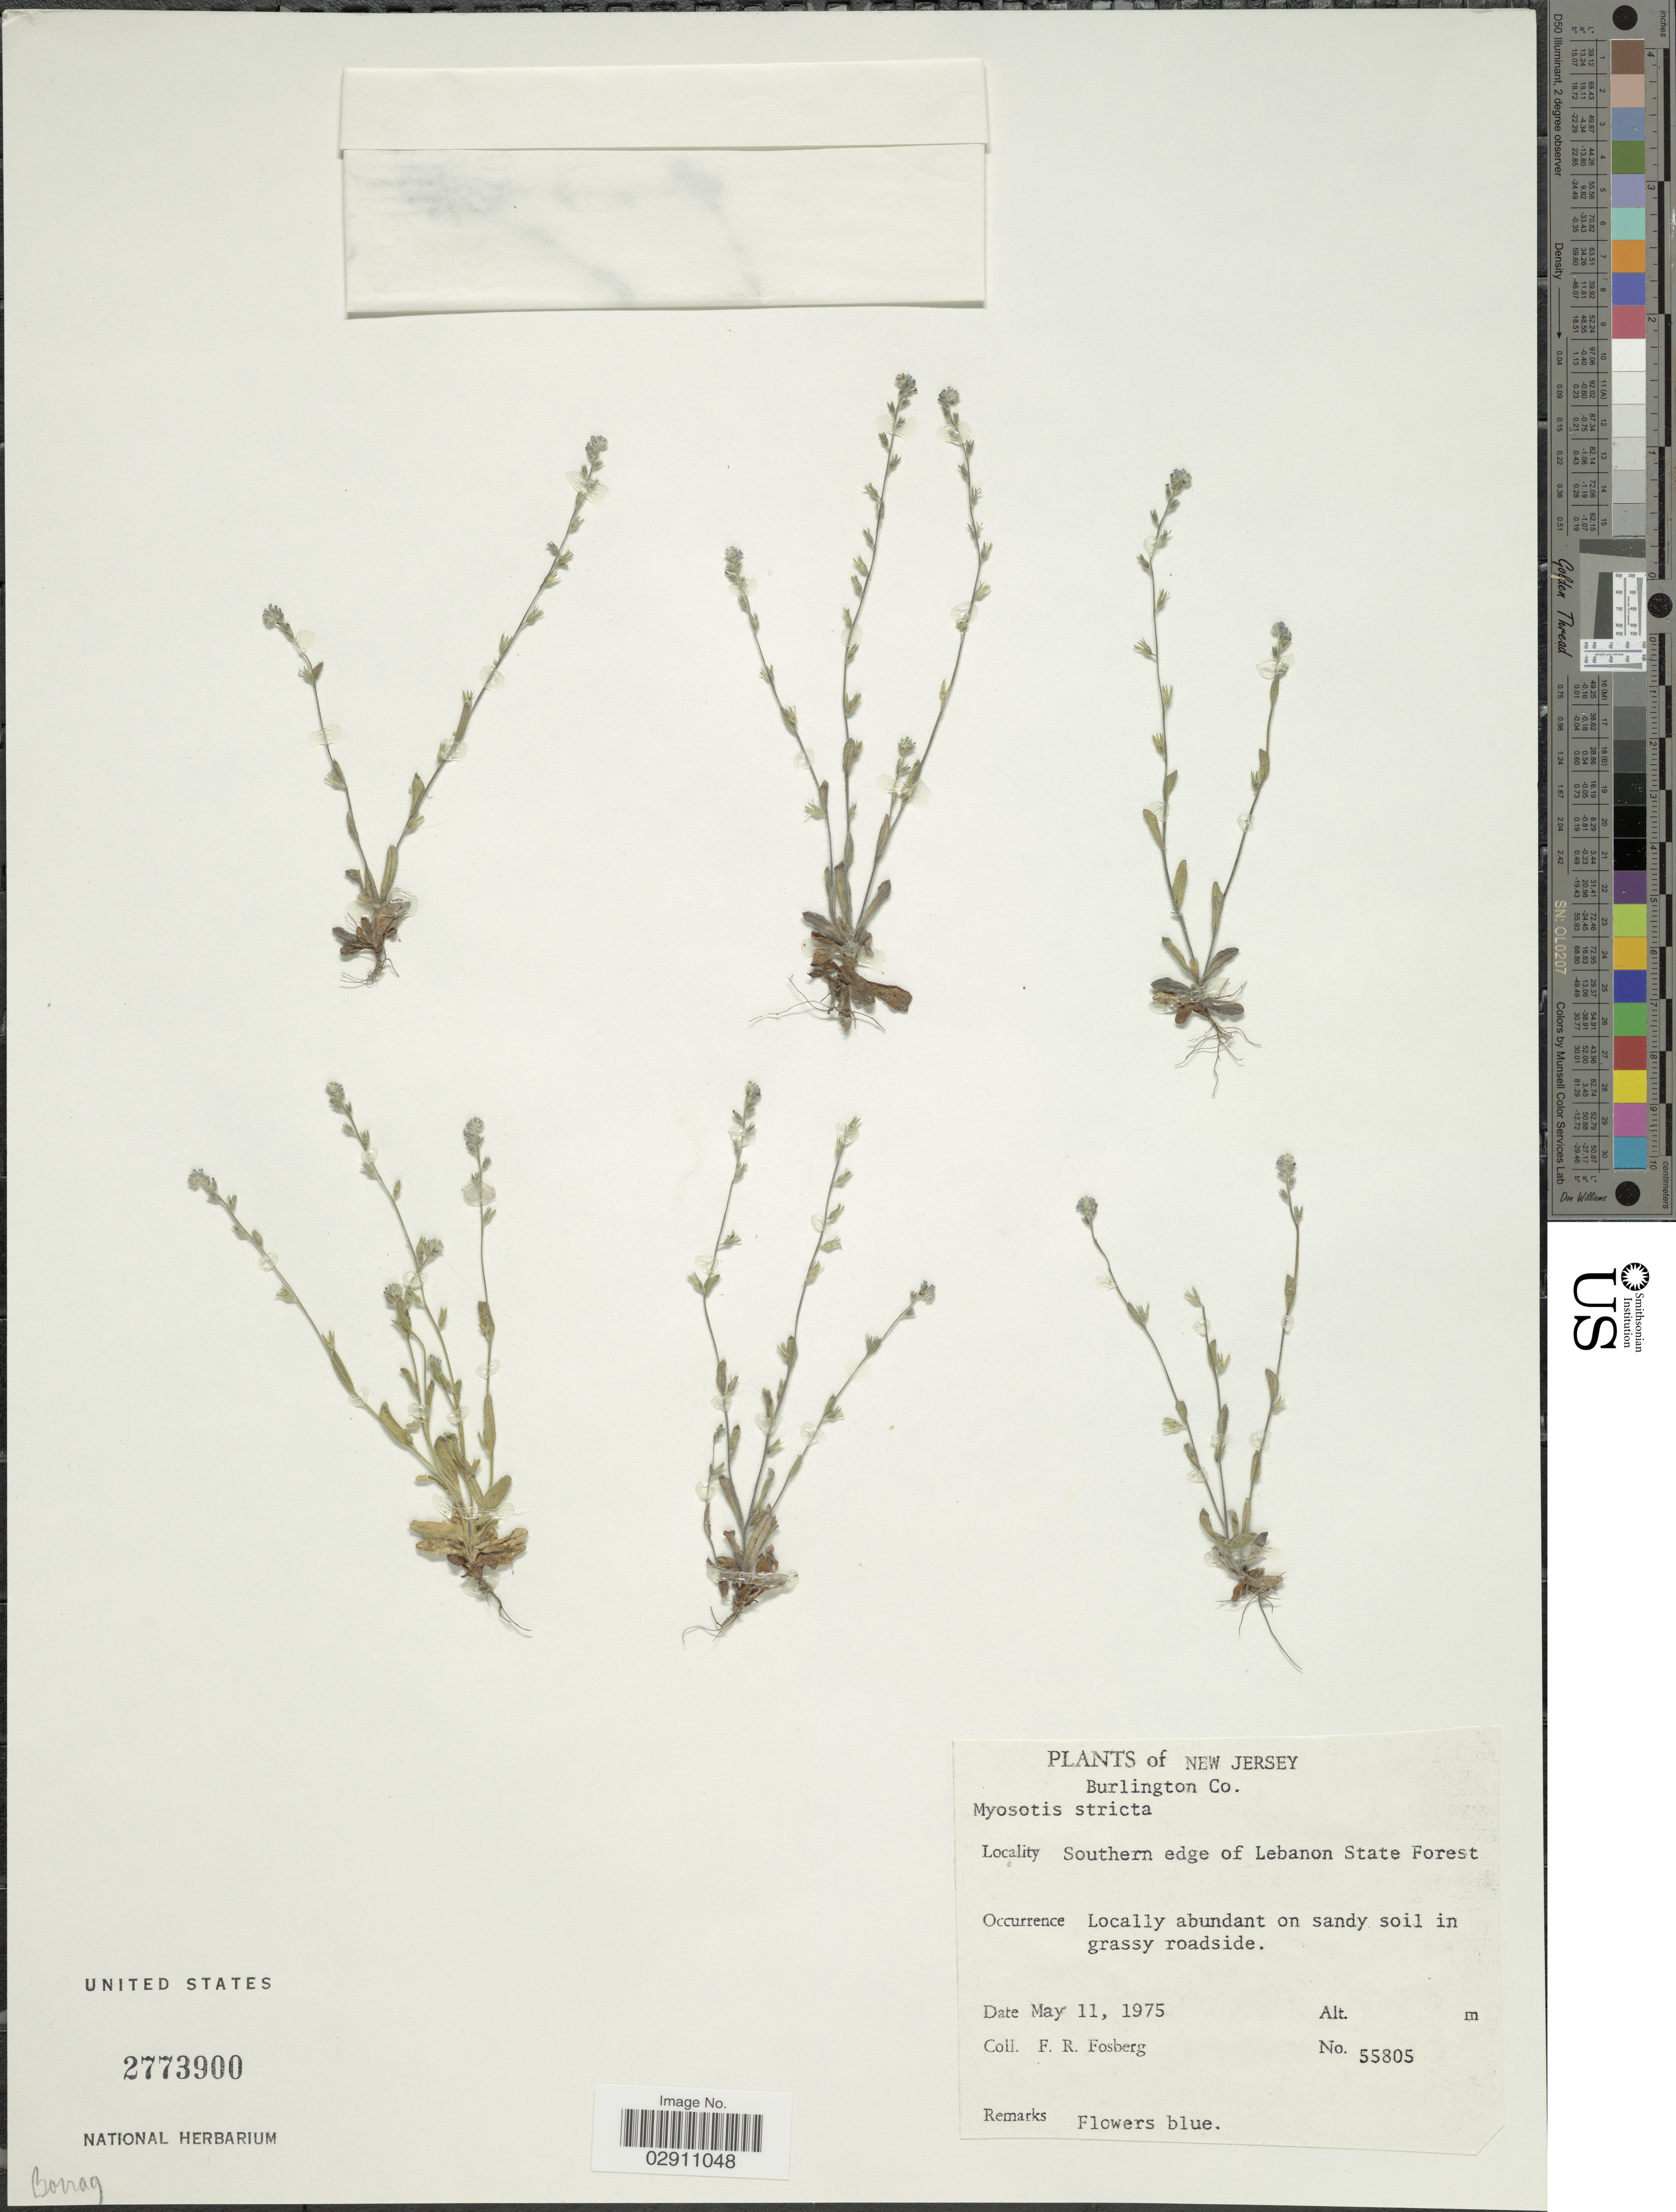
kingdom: Plantae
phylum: Tracheophyta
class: Magnoliopsida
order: Boraginales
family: Boraginaceae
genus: Myosotis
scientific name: Myosotis stricta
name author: Link ex Roem. & Schult.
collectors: F. R. Fosberg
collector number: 55805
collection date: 1975-05-11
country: United States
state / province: New Jersey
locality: Burlington Co., Southern edge of Lebanon State Forest.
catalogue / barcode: US 2773900